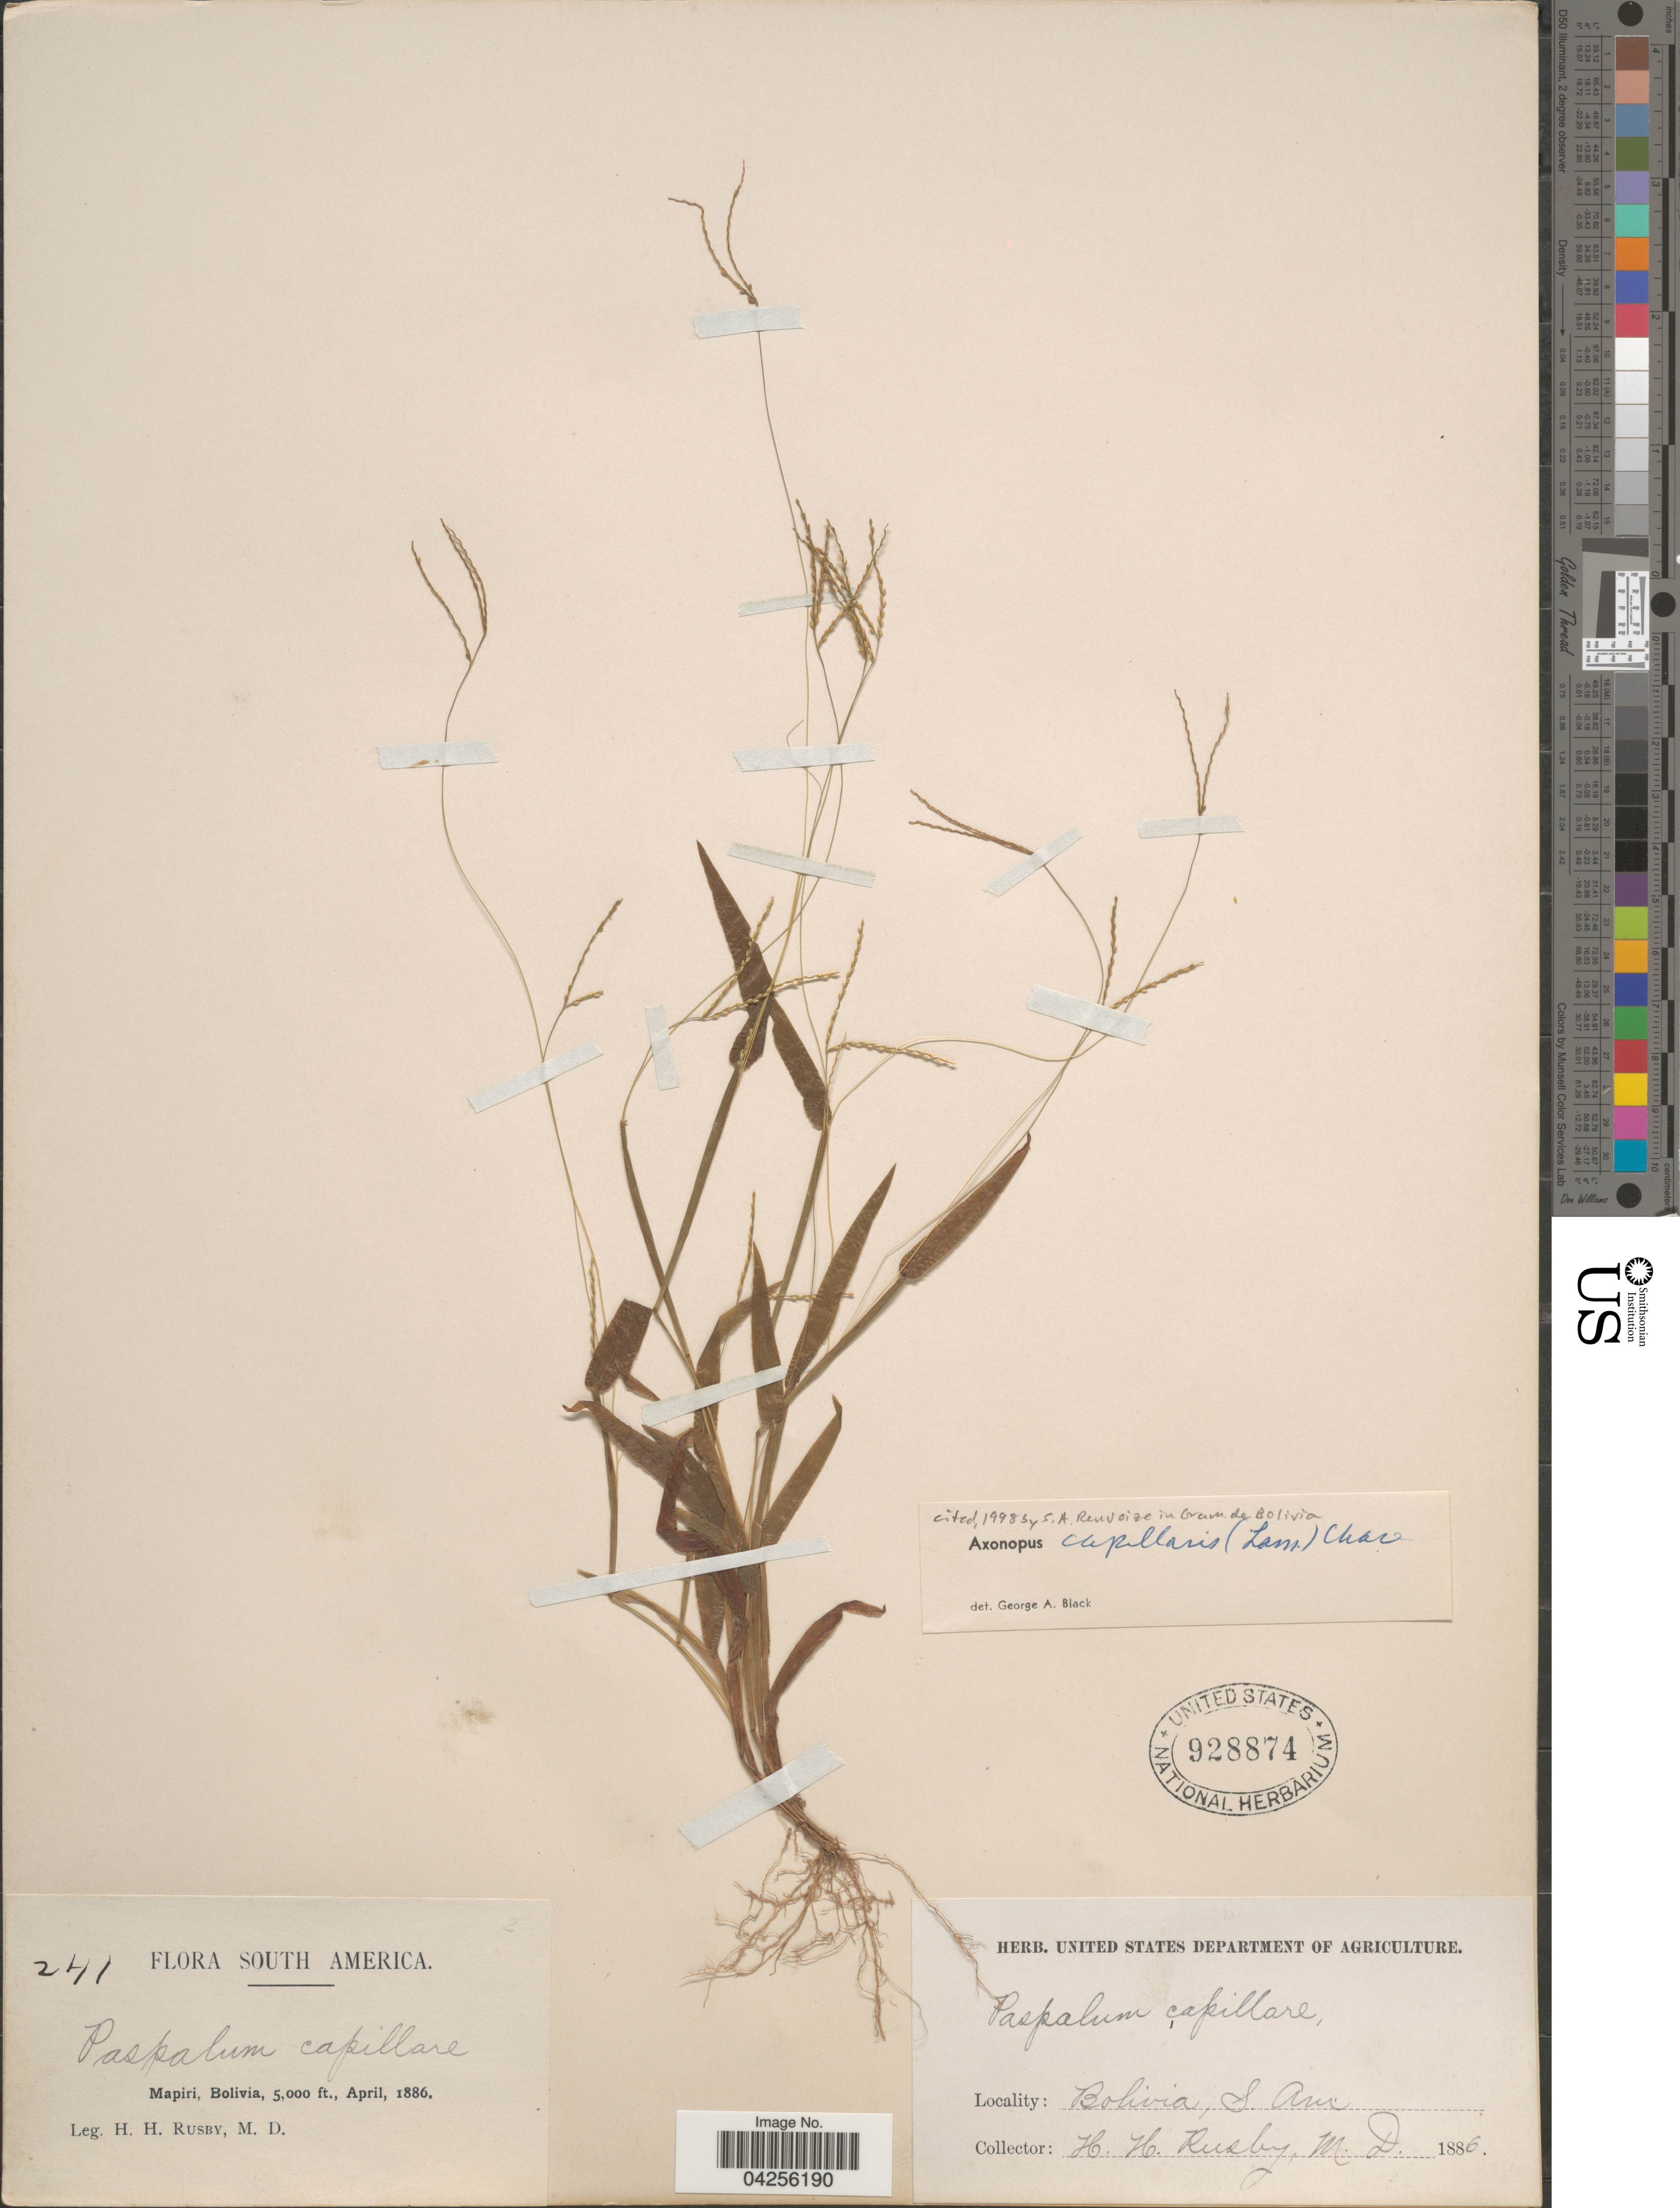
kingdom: Plantae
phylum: Tracheophyta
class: Liliopsida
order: Poales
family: Poaceae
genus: Axonopus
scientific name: Axonopus capillaris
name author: (Lam.) Chase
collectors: H. H. Rusby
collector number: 241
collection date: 1886-04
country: Bolivia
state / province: La Páz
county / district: Larecaja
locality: Mapiri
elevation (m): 1524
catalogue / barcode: US 928874